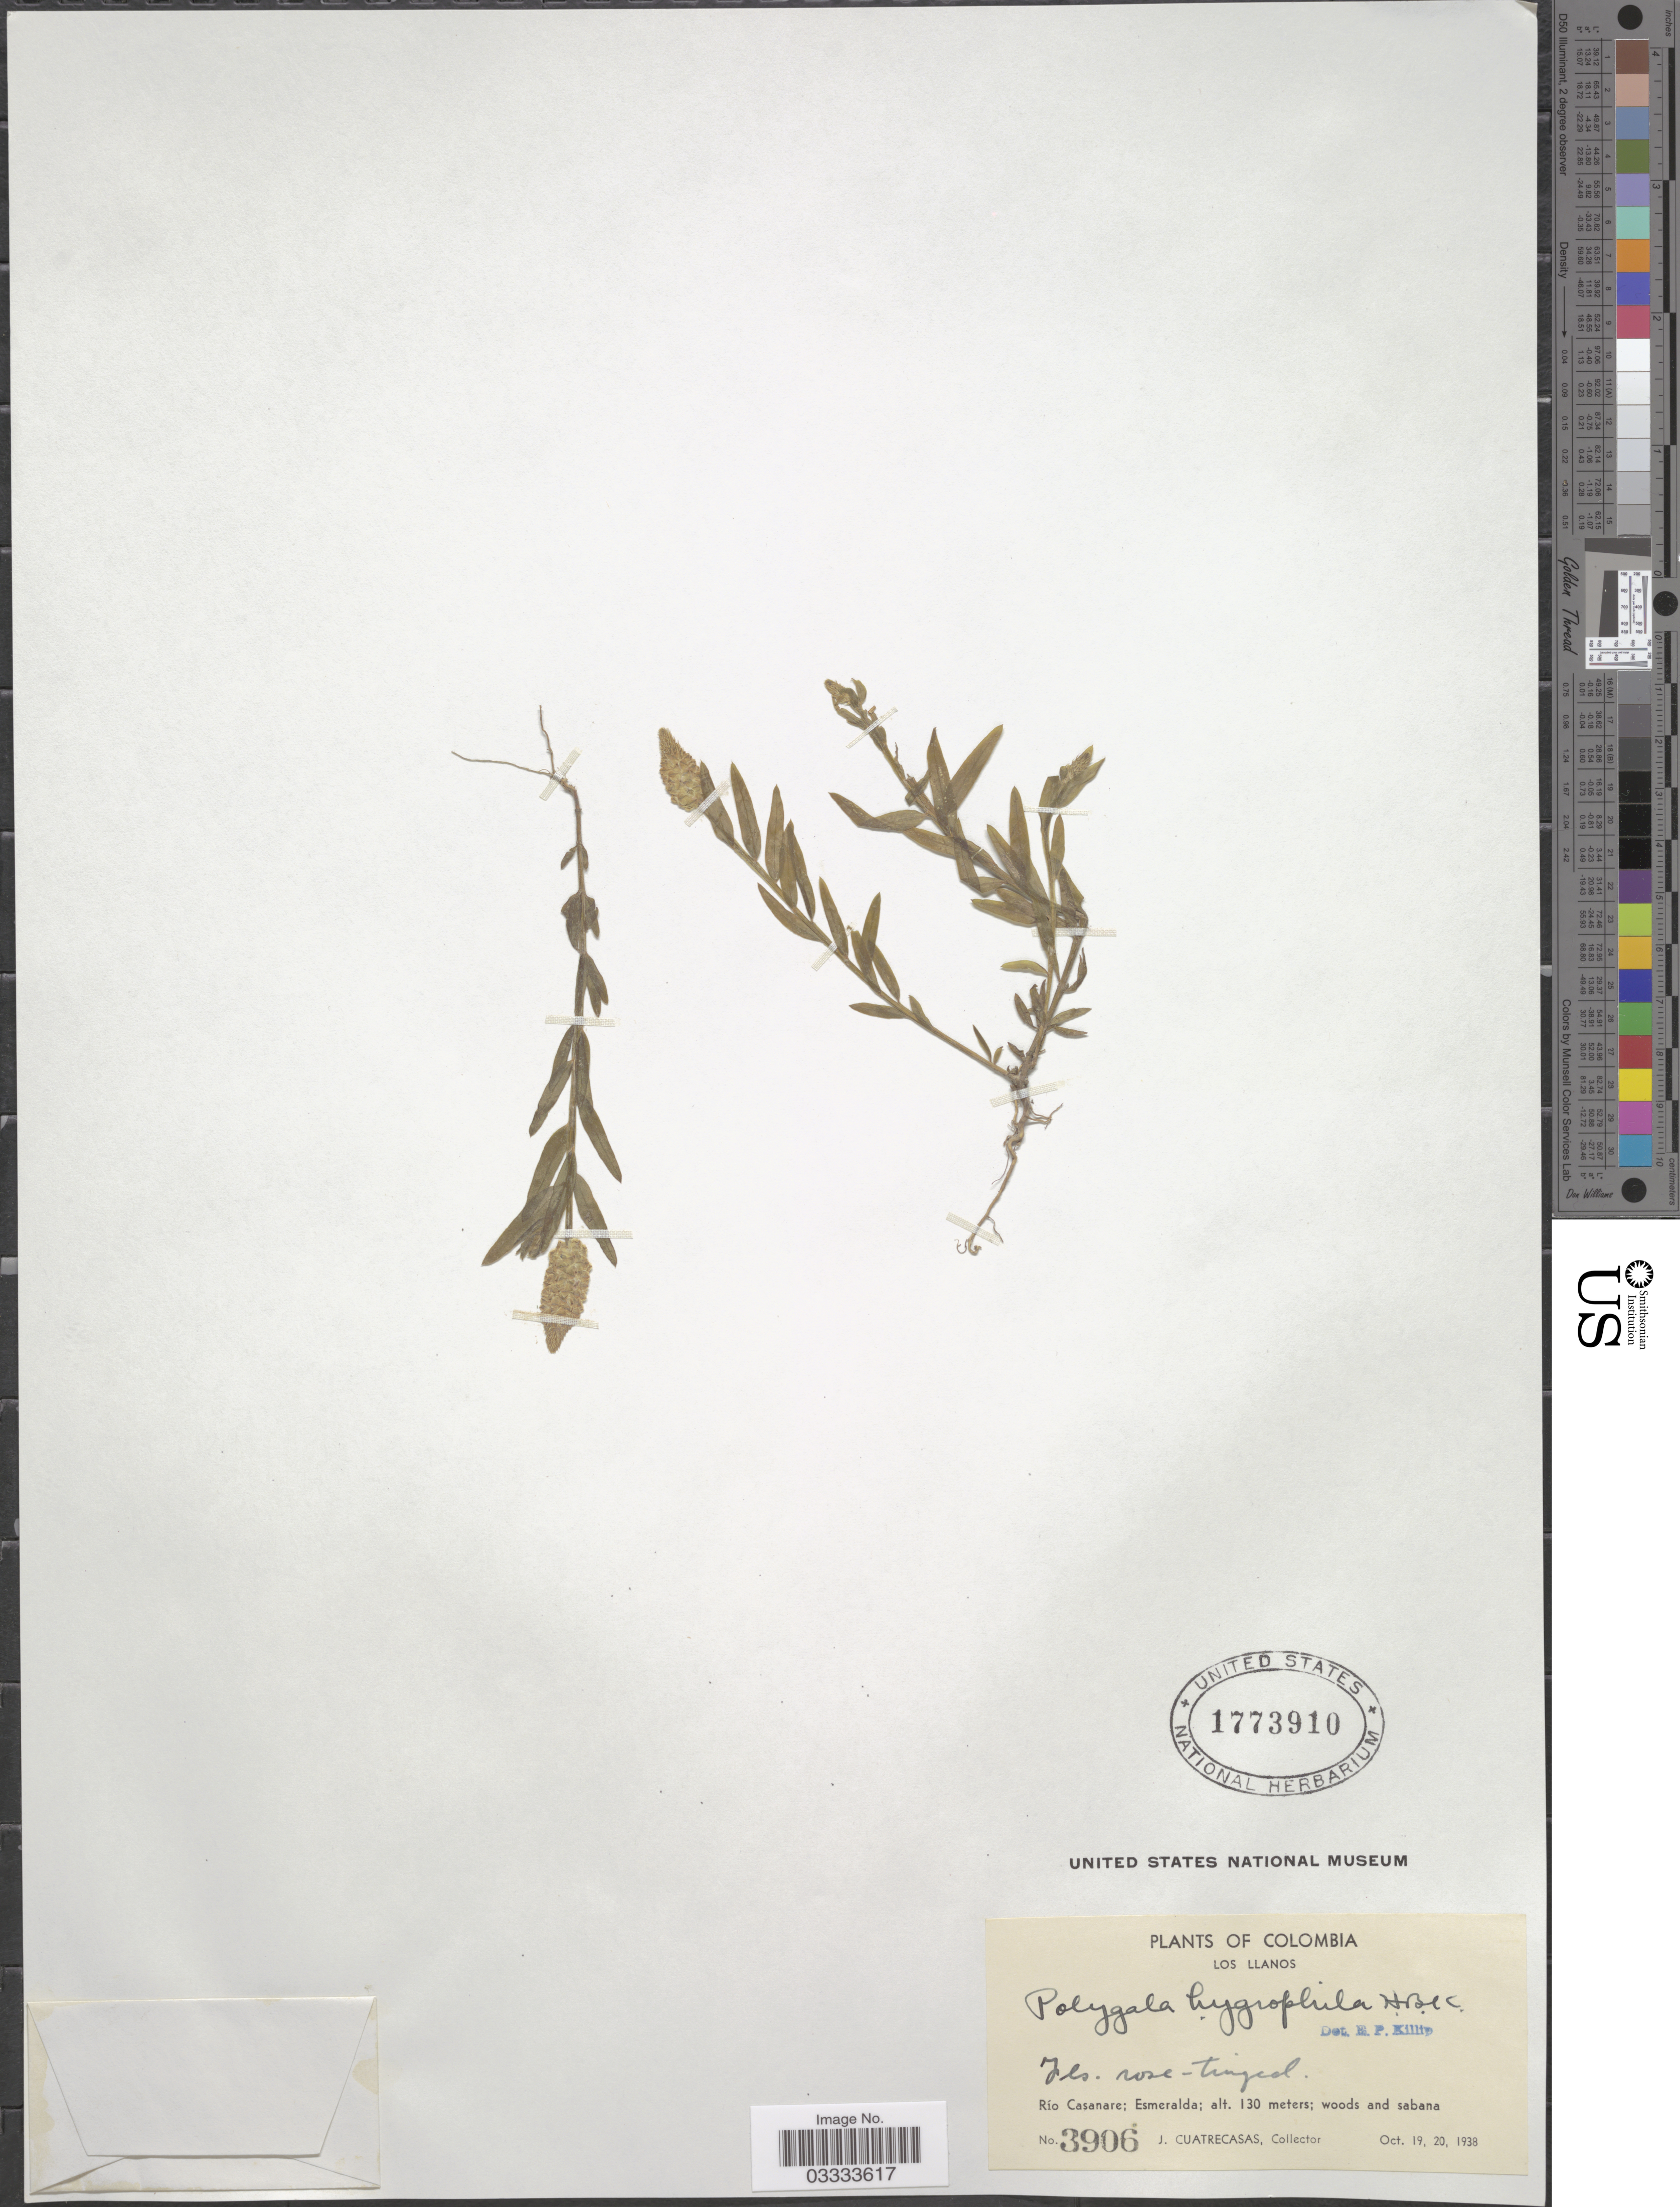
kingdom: Plantae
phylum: Tracheophyta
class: Magnoliopsida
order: Fabales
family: Polygalaceae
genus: Polygala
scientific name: Polygala hygrophila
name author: Kunth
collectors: J. Cuatrecasas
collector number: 3906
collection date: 1938-10-19/1938-10-20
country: Colombia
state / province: Casanare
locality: Los Llanos. Río Casanare; Esmeralda.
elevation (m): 130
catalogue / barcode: US 1773910